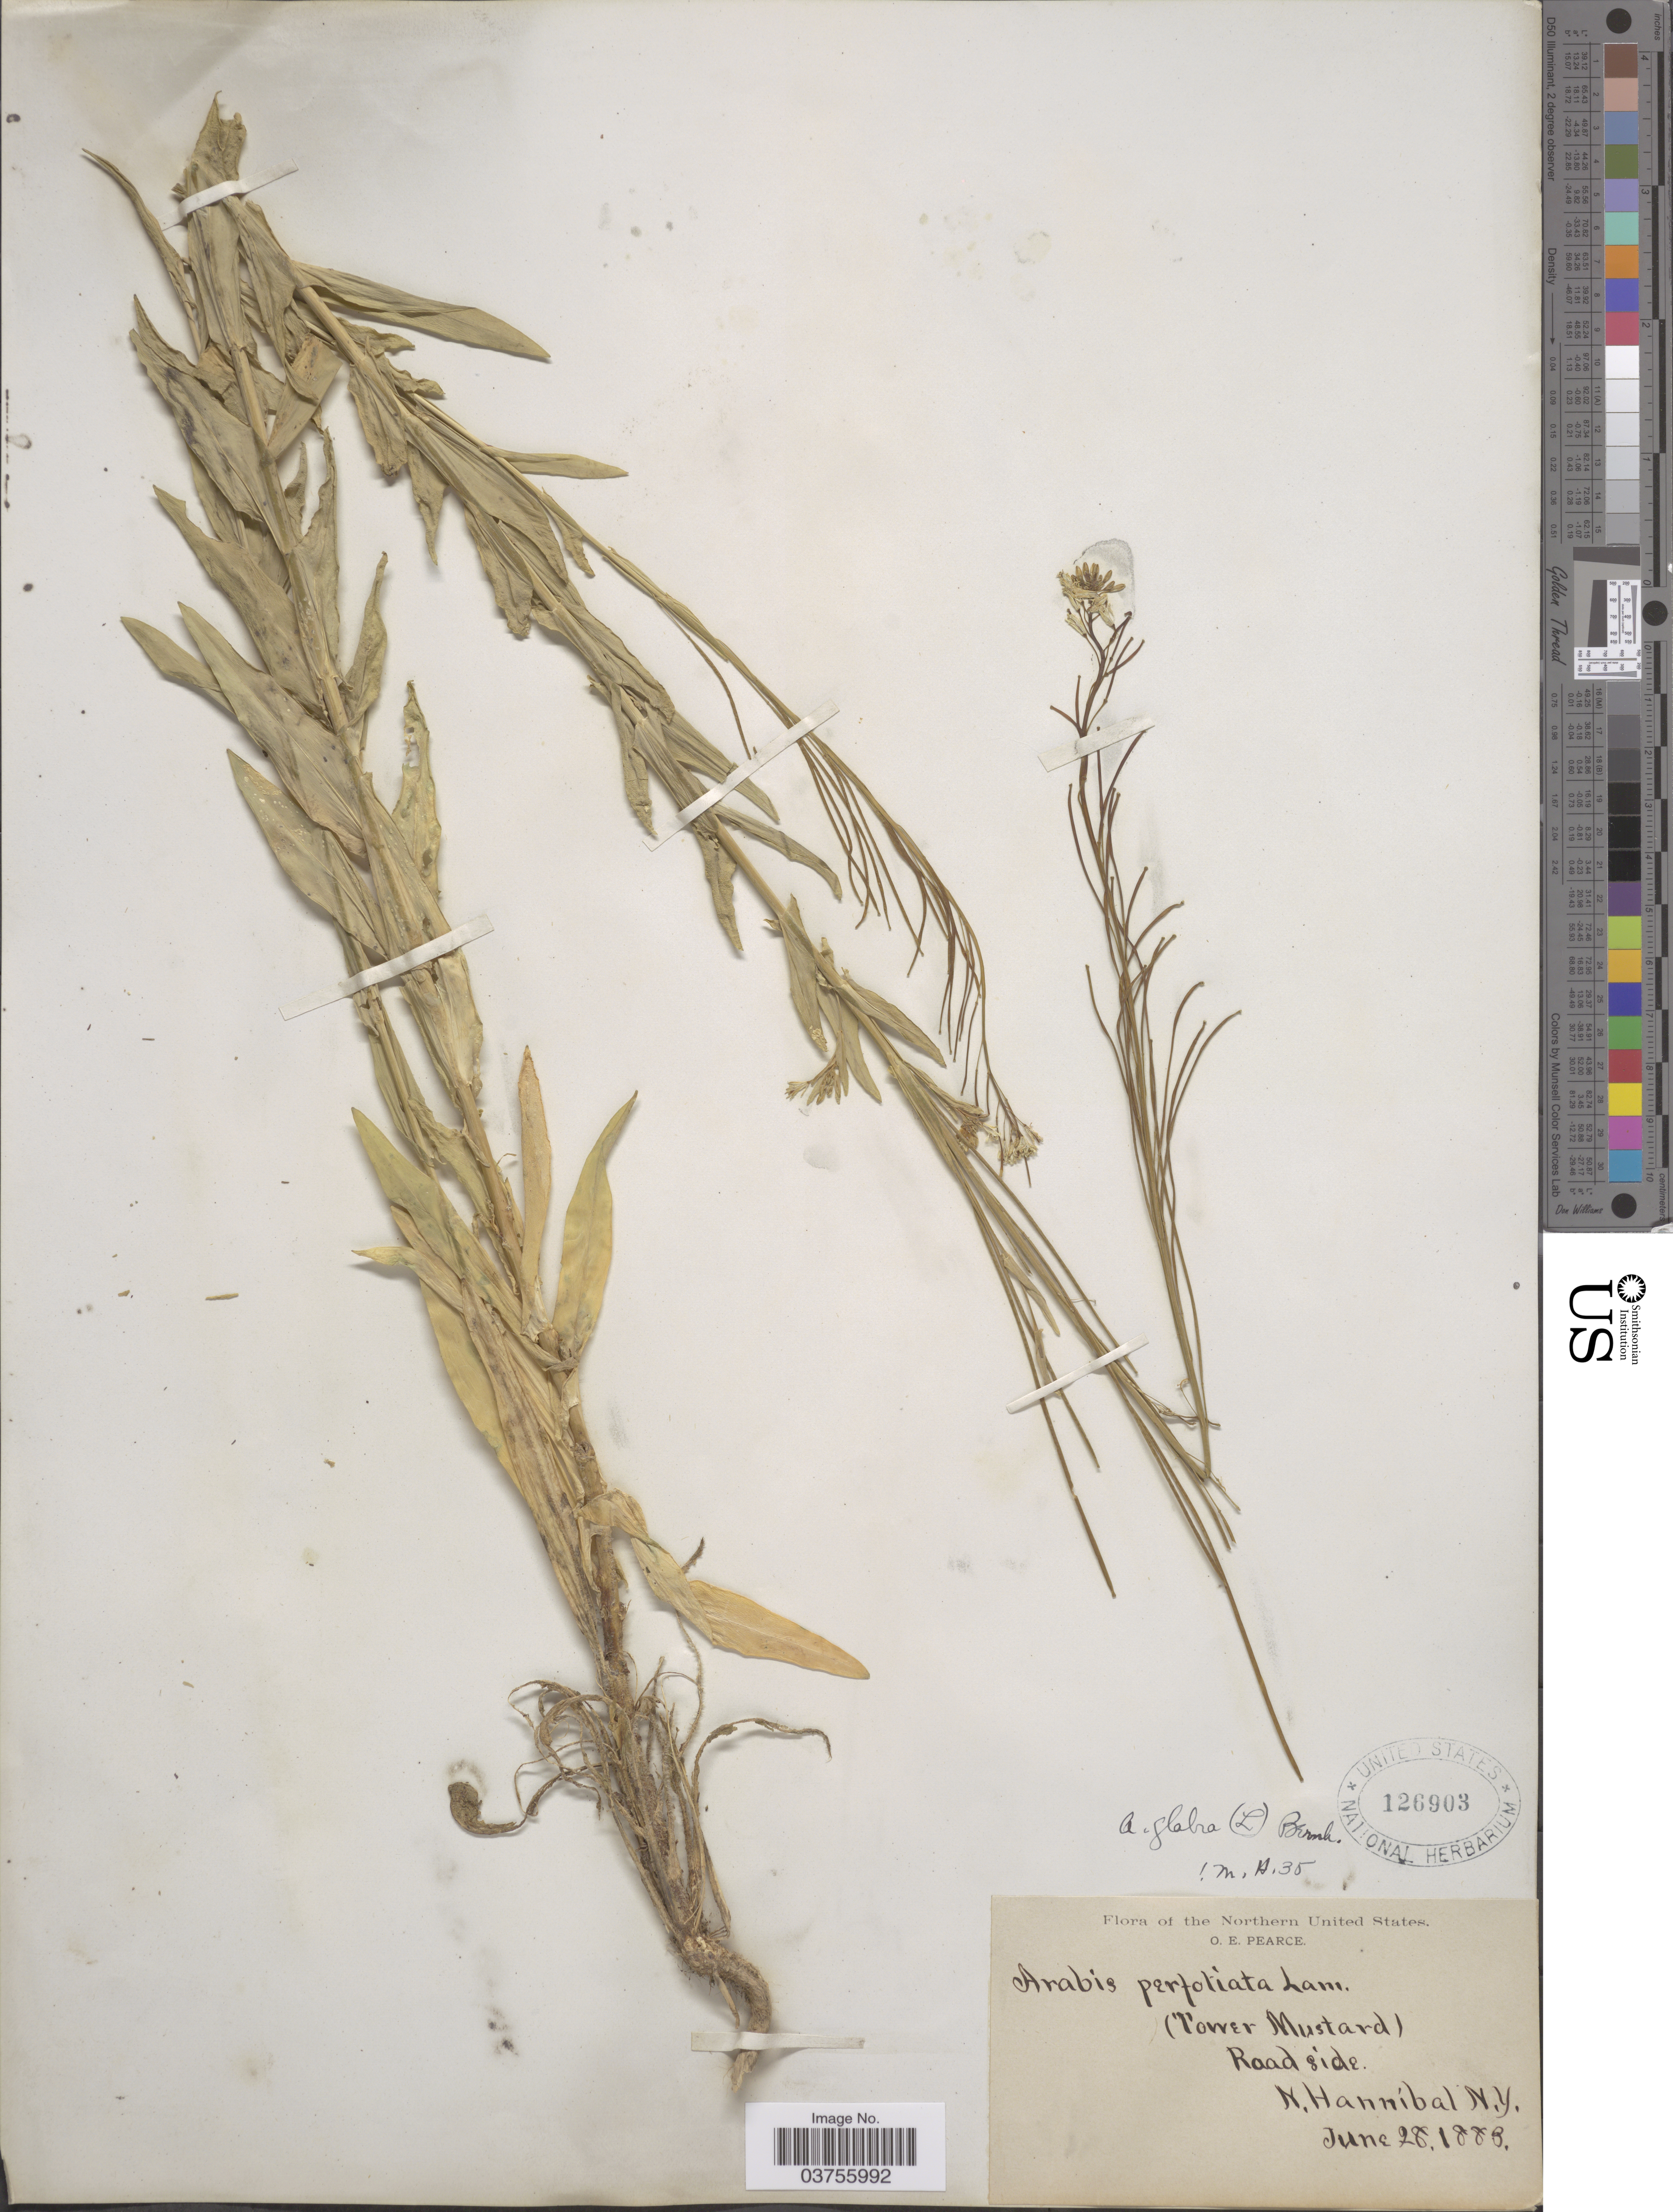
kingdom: Plantae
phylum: Tracheophyta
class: Magnoliopsida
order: Brassicales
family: Brassicaceae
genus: Turritis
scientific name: Turritis glabra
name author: L.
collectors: O. E. Pearce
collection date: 1883-06-28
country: United States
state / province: New York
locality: Northern United States. Road side. N. Hannibal.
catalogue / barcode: US 126903